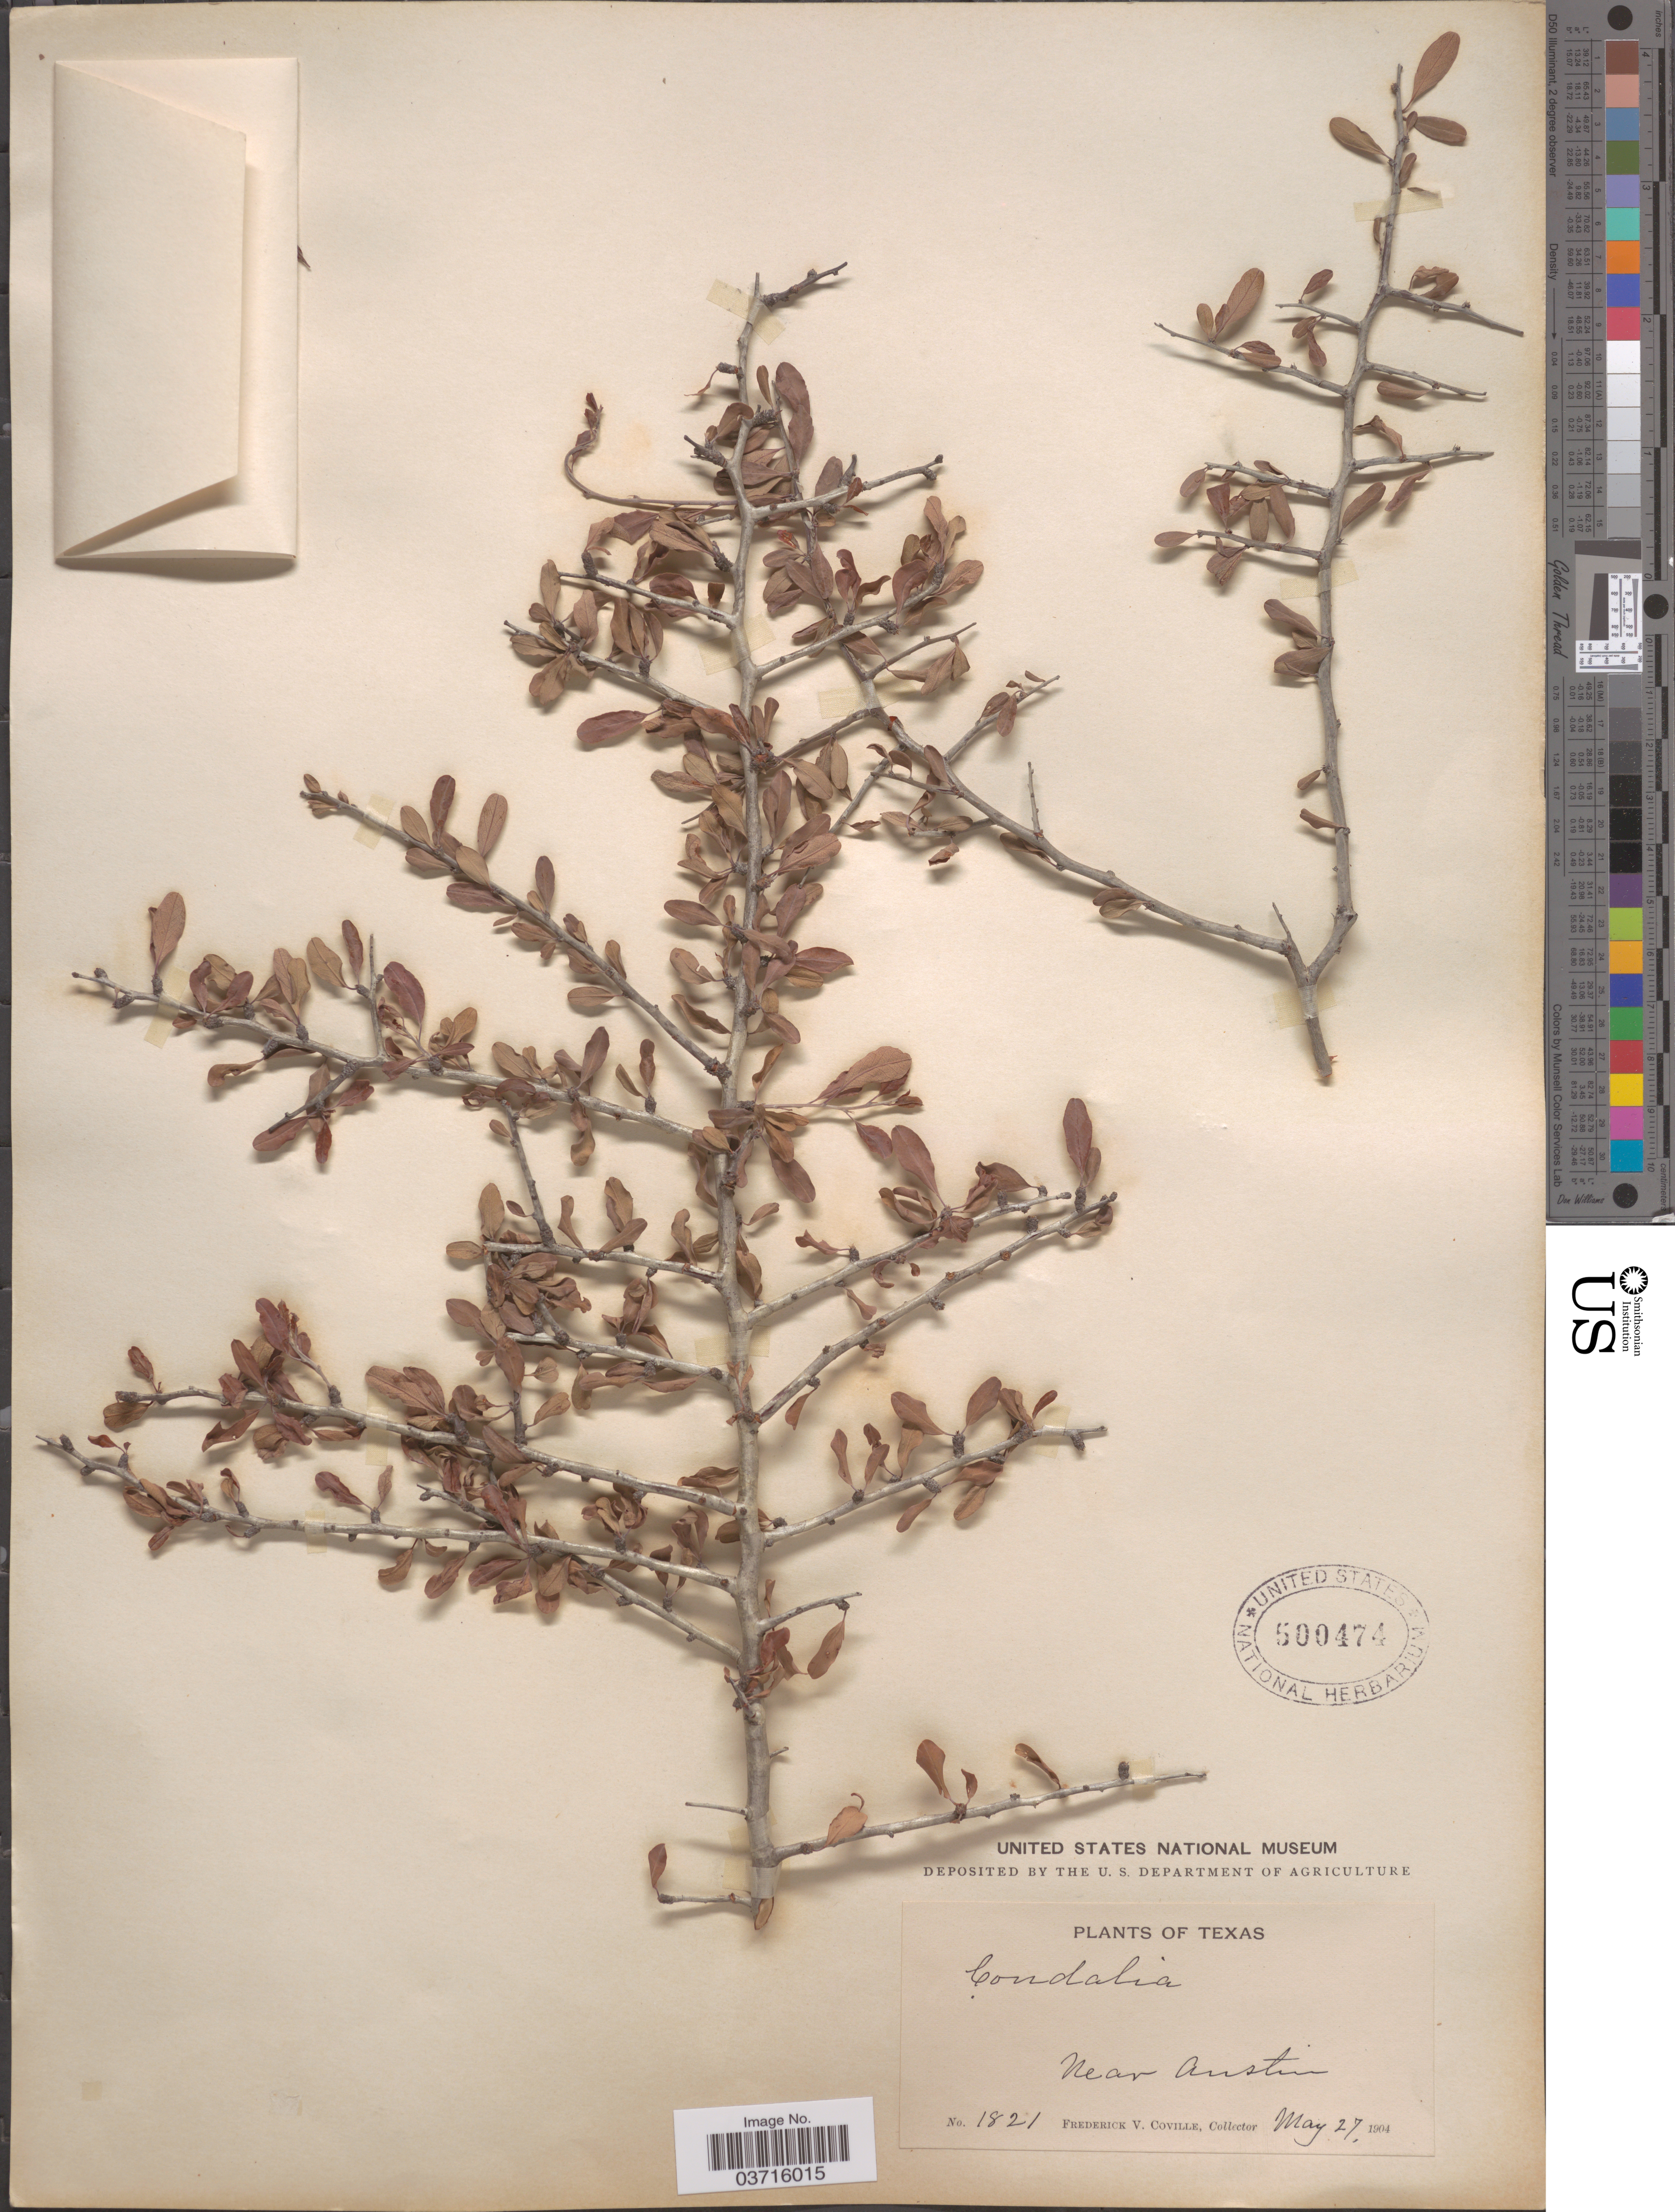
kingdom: Plantae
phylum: Tracheophyta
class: Magnoliopsida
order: Rosales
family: Rosaceae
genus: Prunus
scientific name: Prunus minutiflora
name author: Engelm. ex A. Gray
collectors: F. V. Coville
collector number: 1821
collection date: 1904-05-27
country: United States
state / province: Texas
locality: Near Austin.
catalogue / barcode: US 500474